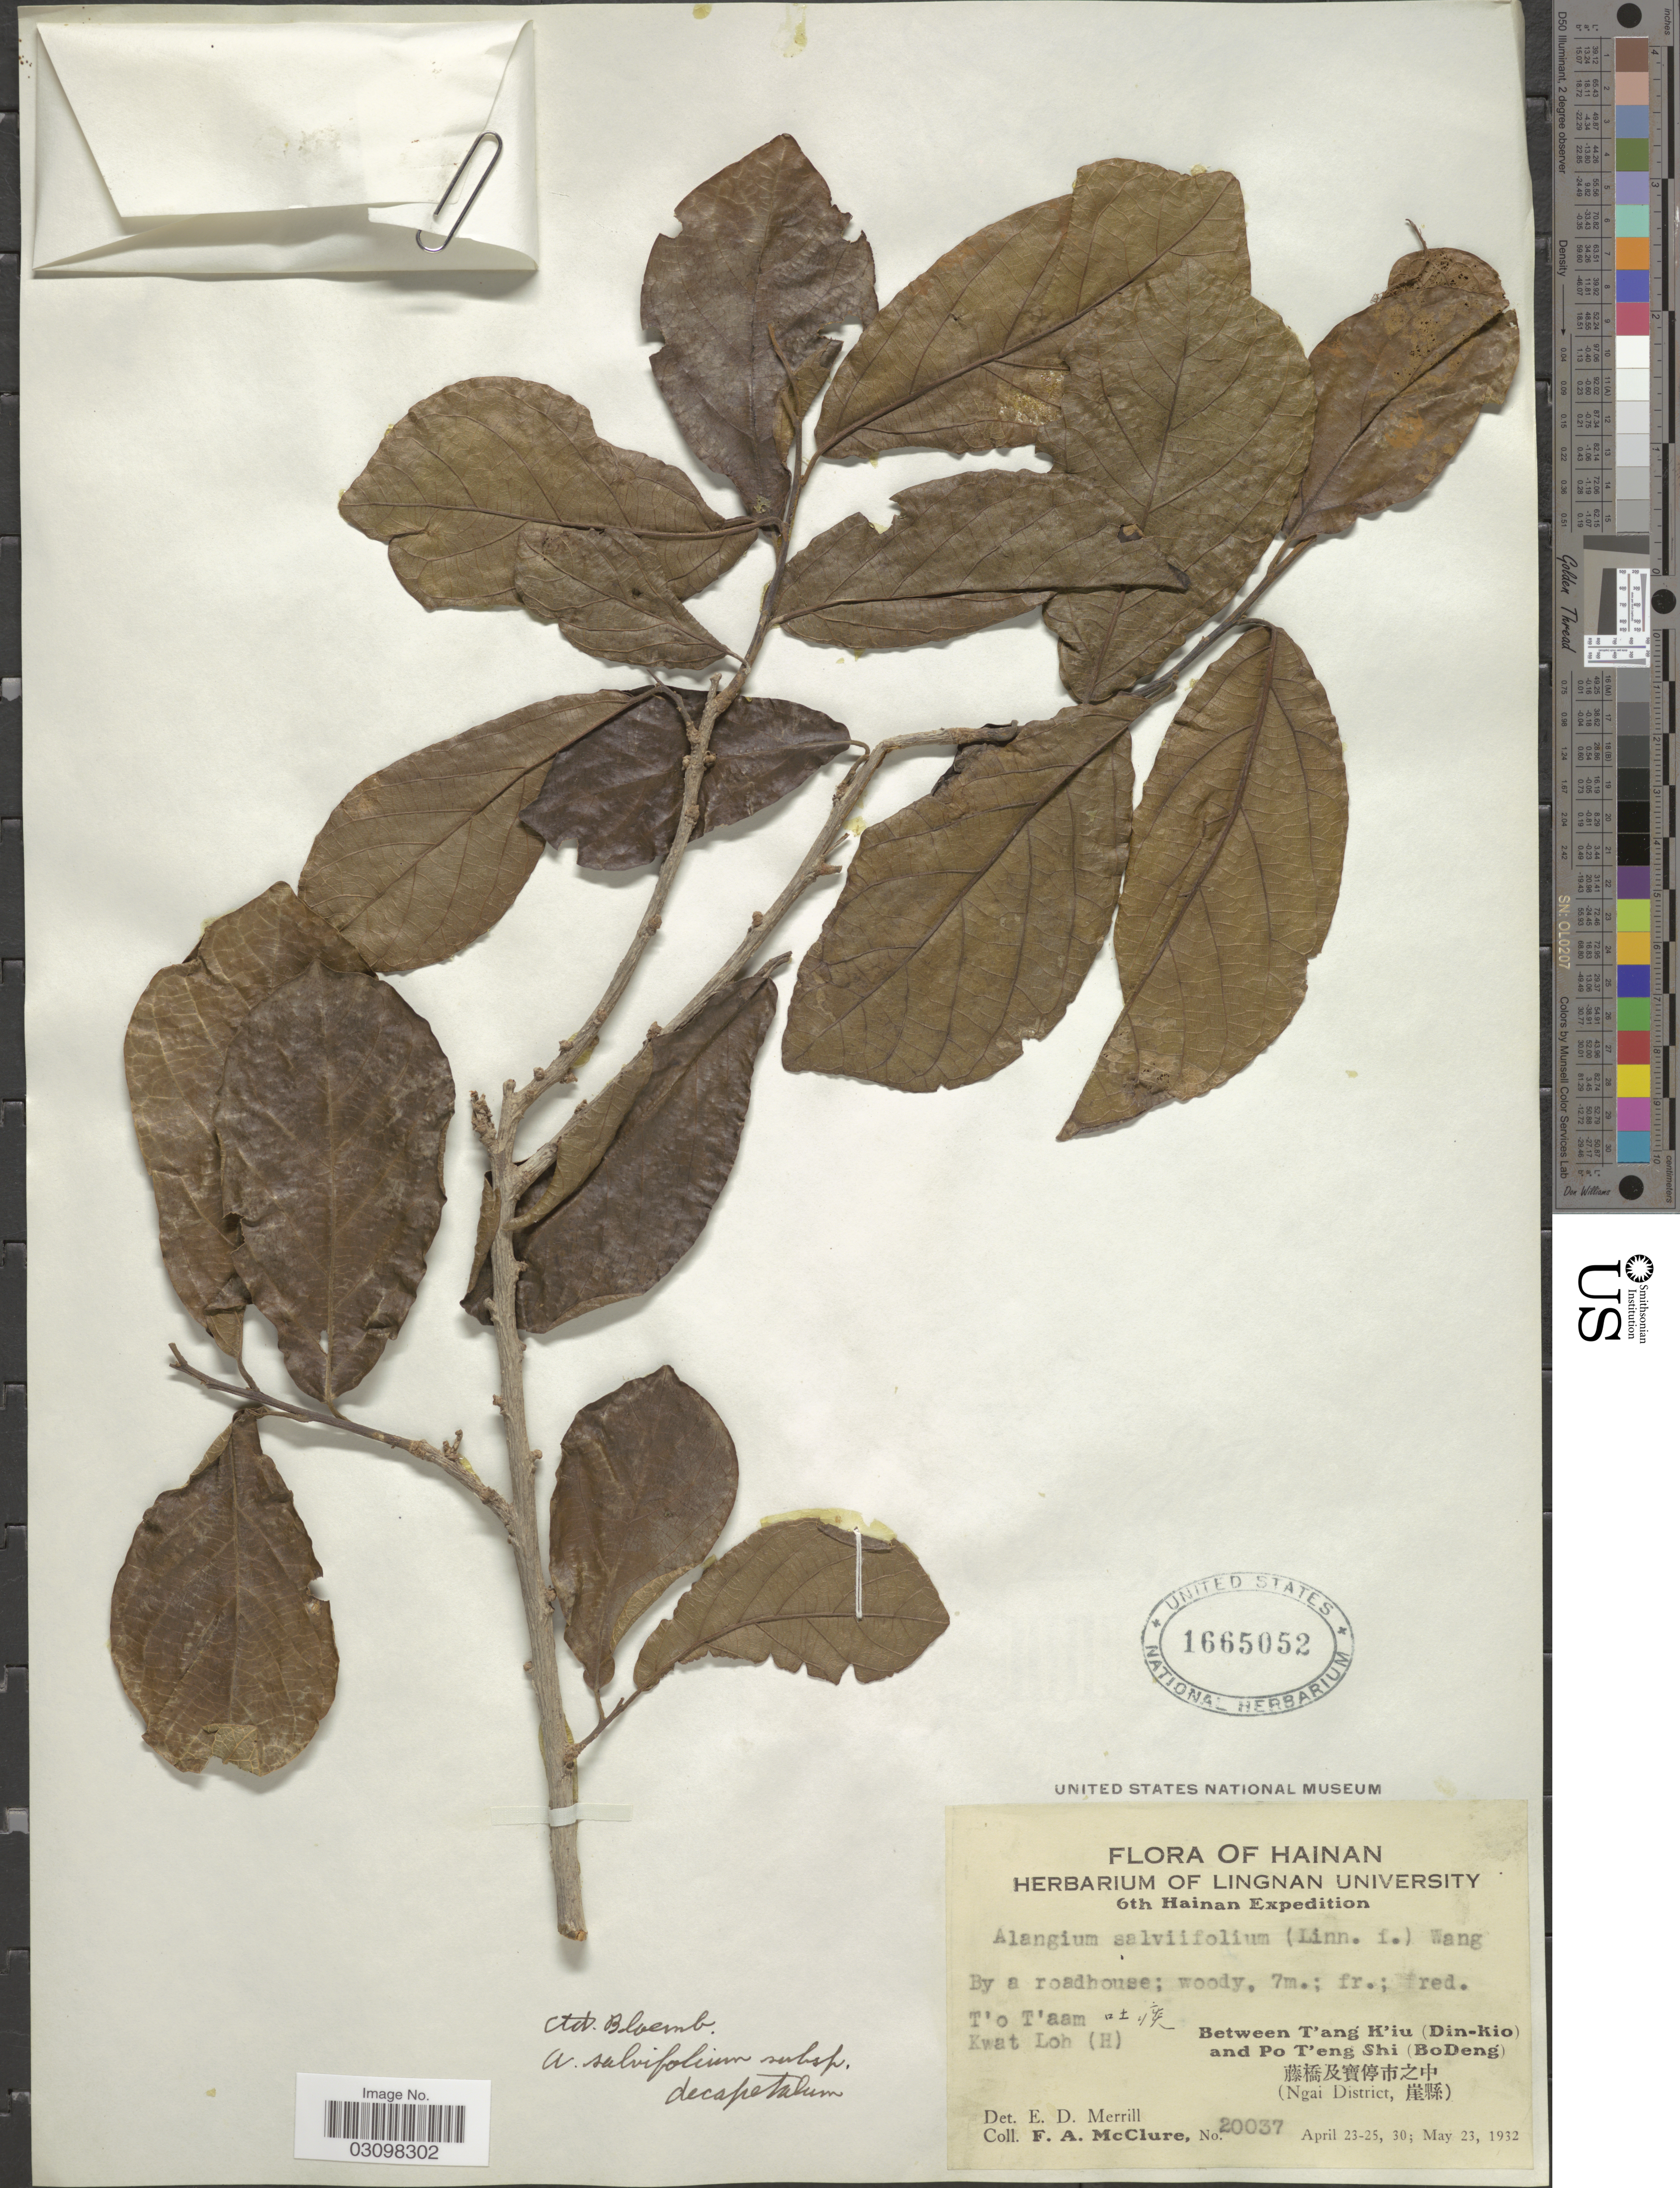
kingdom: Plantae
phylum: Tracheophyta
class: Magnoliopsida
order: Cornales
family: Cornaceae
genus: Alangium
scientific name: Alangium salviifolium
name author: (L. f.) Wangerin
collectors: F. A. McClure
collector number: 20037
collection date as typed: Transcribed d/m/y: 23/4/30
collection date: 1932-05-23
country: China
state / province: Hainan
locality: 'T'aam Kwat Loh (H). Between T'ang K'iu (Din-kio) and Po T'eng Shi (BoDeng) (Ngai District.)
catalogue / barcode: US 1665052